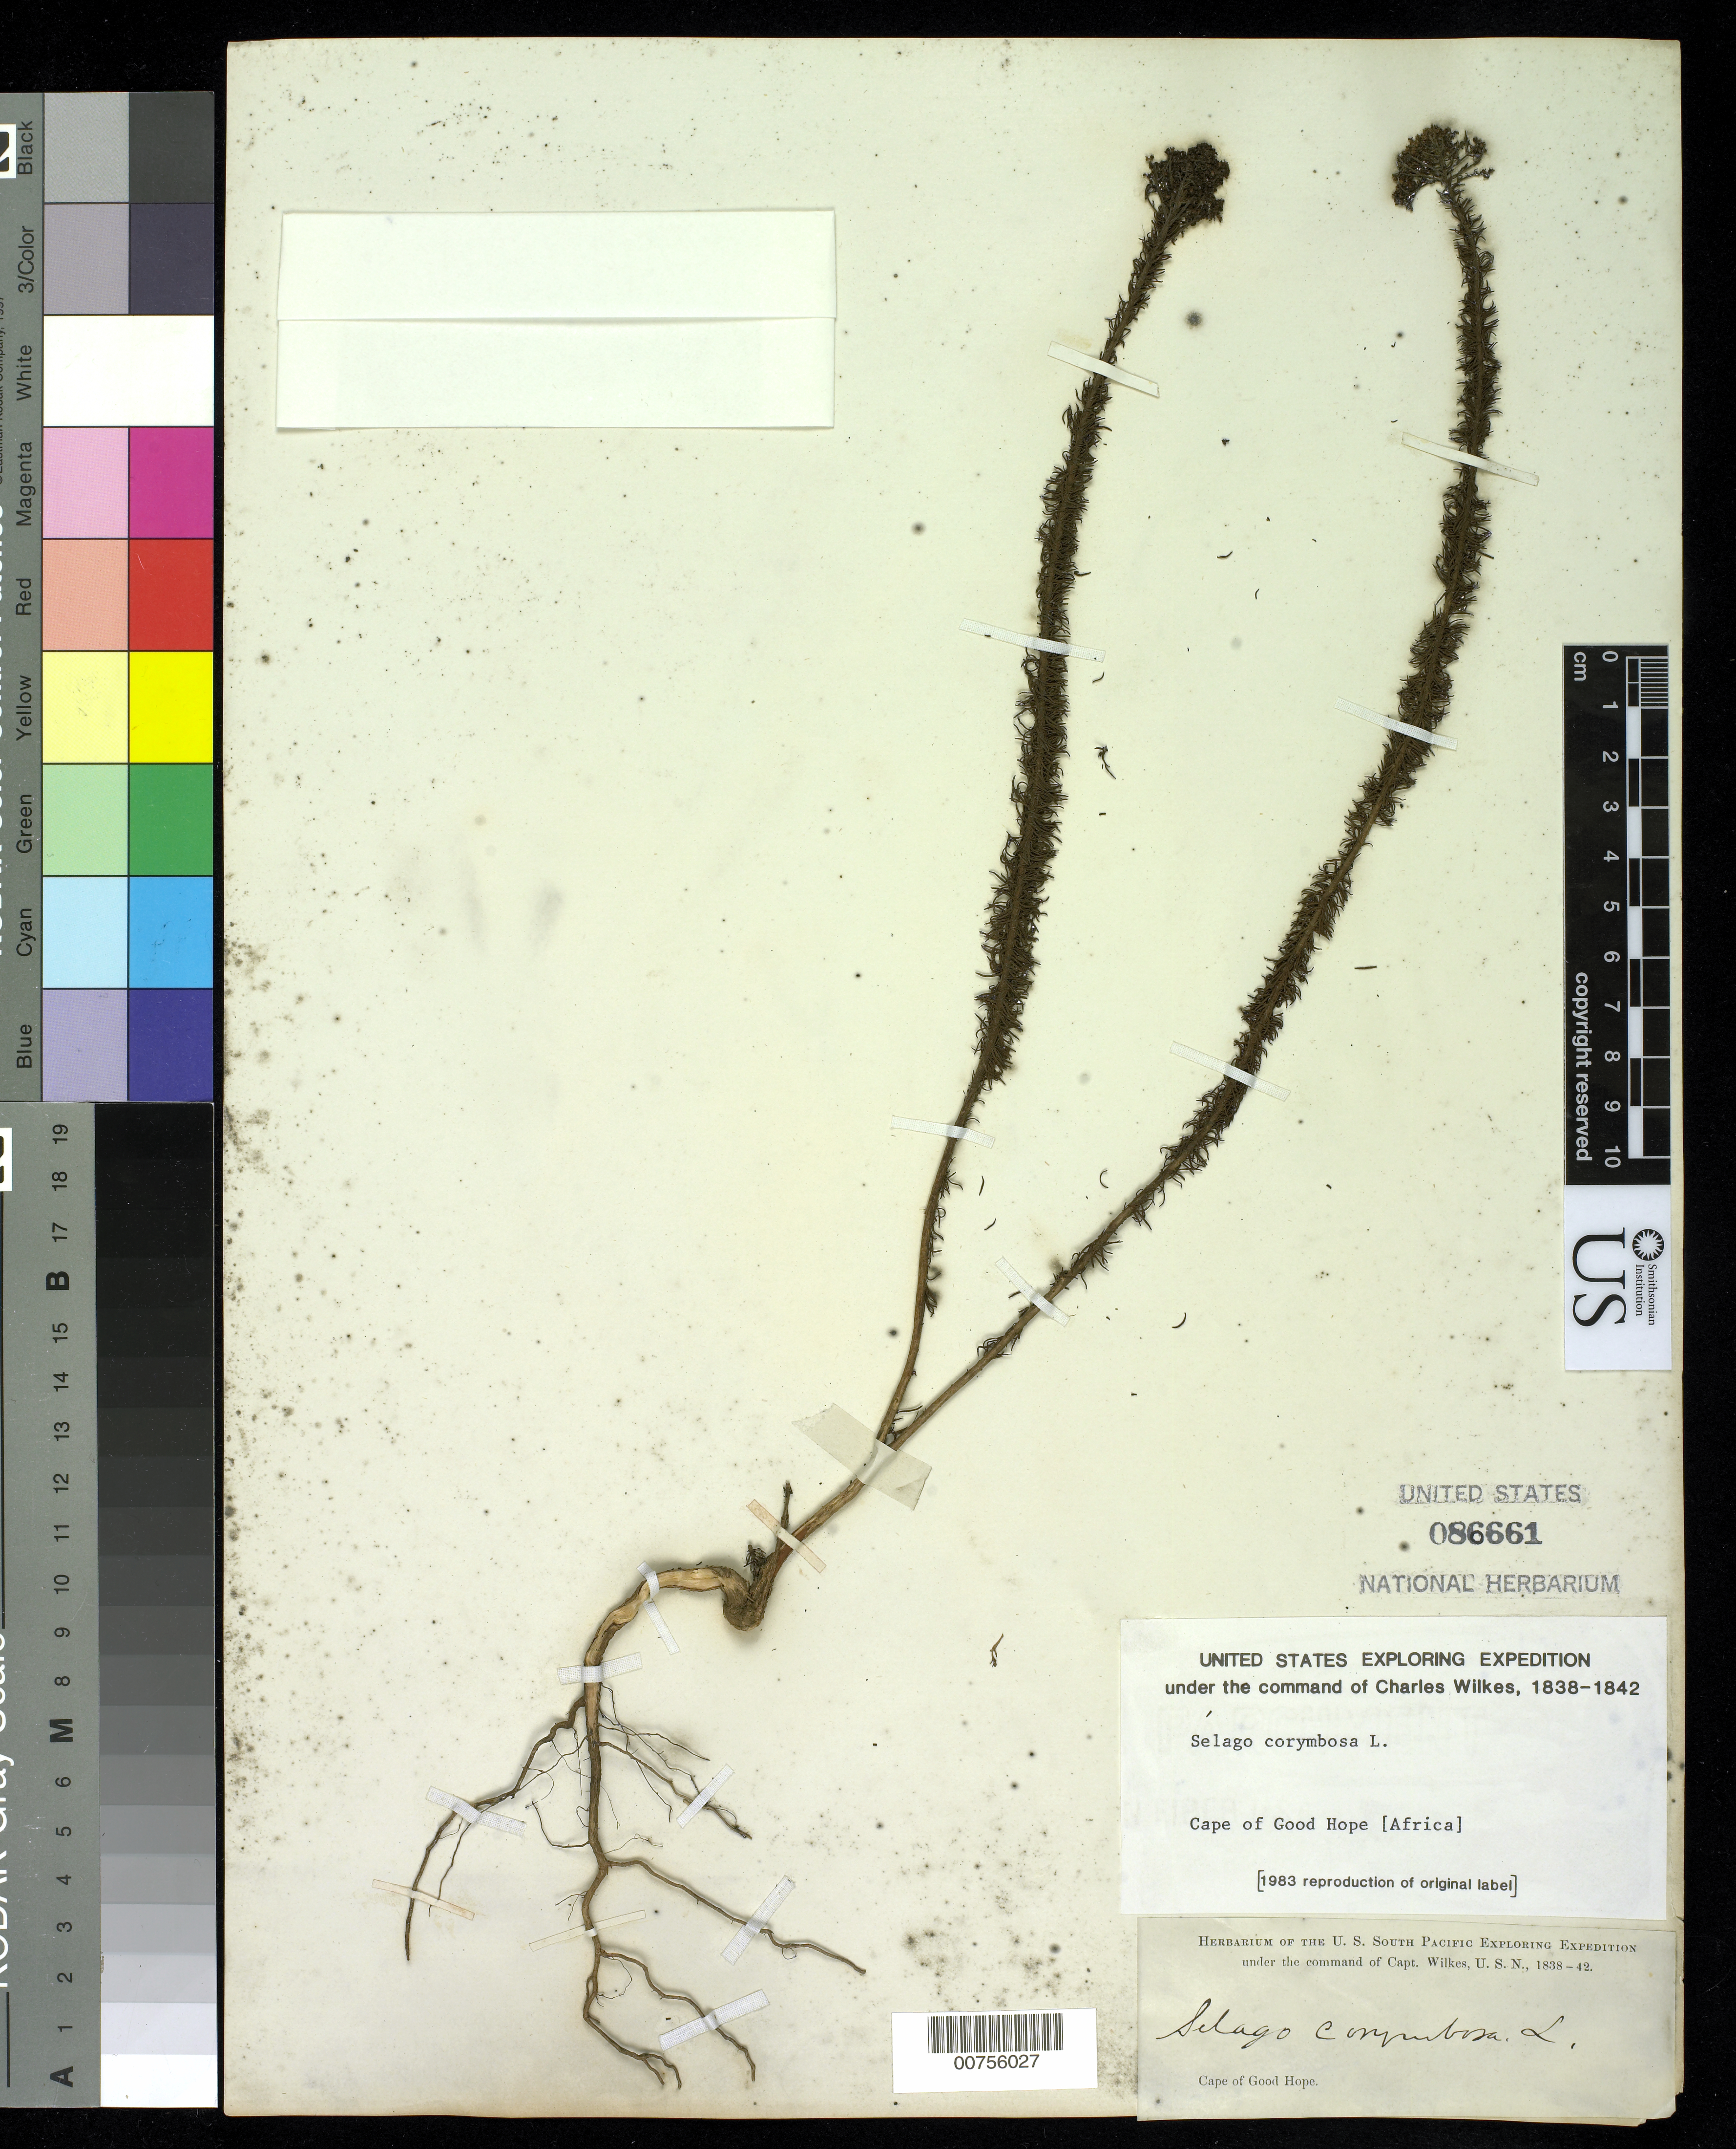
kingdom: Plantae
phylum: Tracheophyta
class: Magnoliopsida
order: Lamiales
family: Scrophulariaceae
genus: Selago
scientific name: Selago corymbosa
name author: L.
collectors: Wilkes Explor. Exped.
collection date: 1838/1842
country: South Africa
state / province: Western Cape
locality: Cape of Good Hope. Cape Town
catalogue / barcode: US 86661